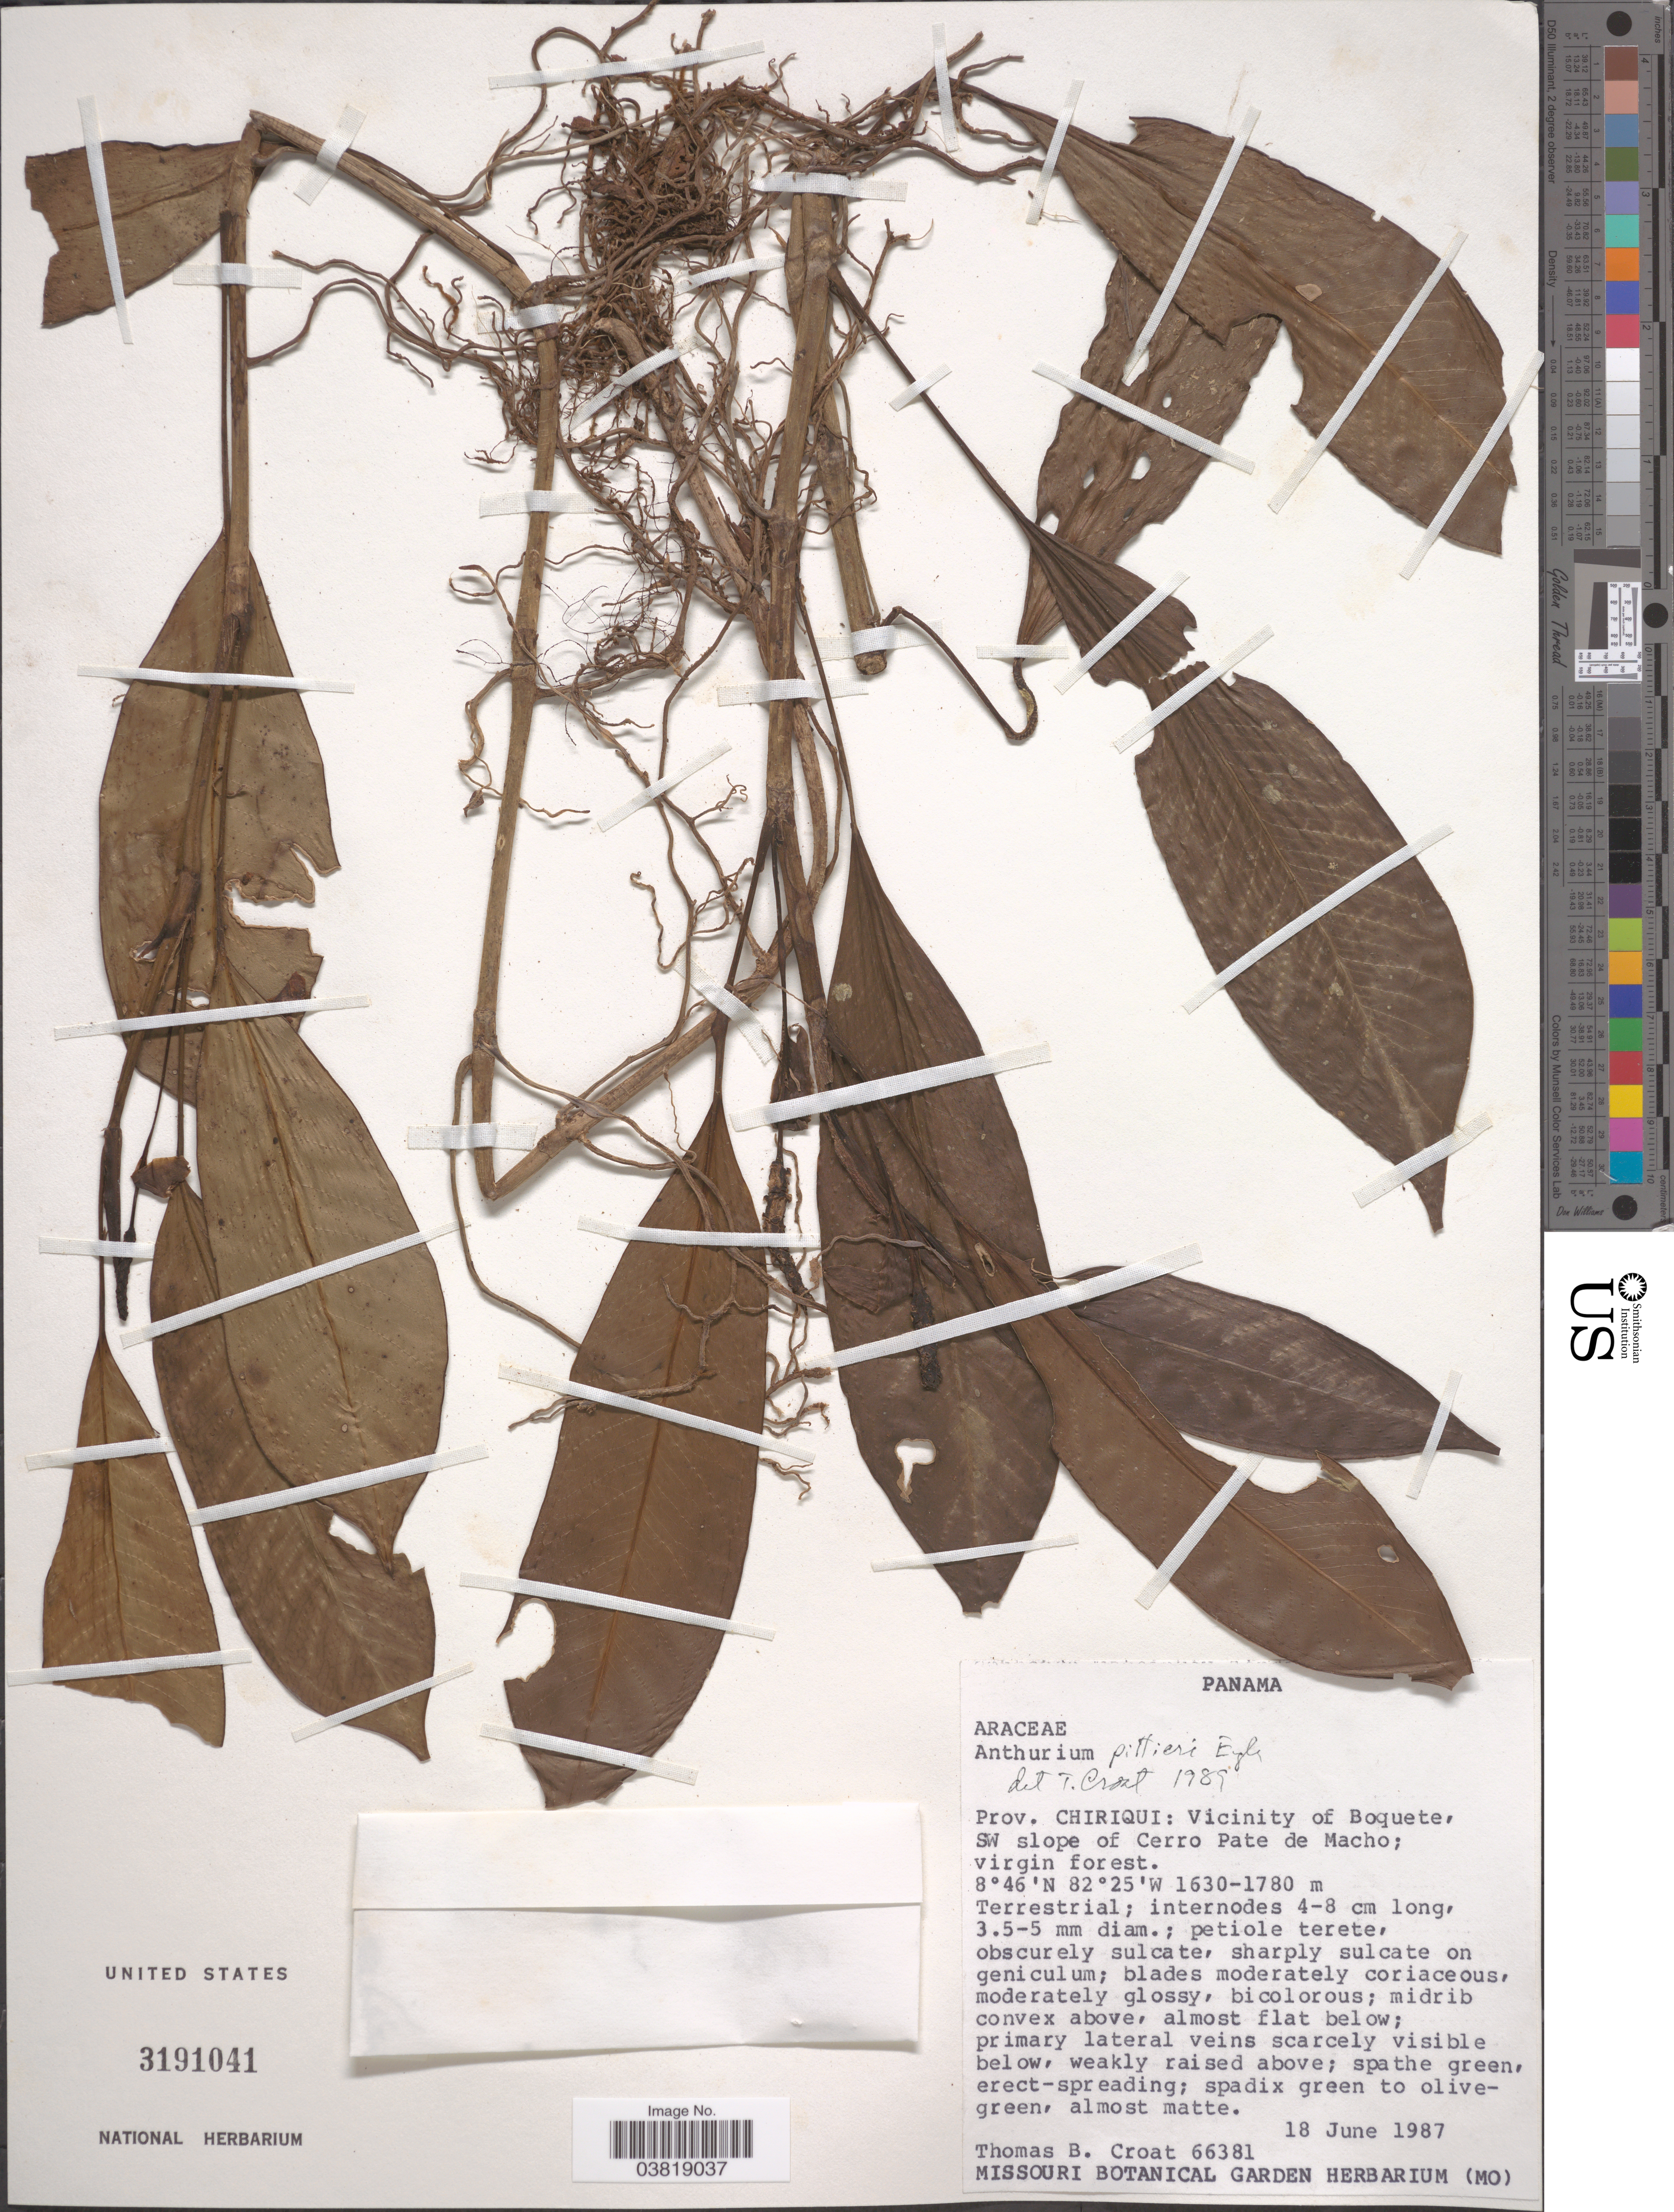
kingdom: Plantae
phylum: Tracheophyta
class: Liliopsida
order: Alismatales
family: Araceae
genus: Anthurium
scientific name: Anthurium pittieri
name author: Engl.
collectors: T. B. Croat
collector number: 66381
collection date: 1987-06-18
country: Panama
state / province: Chiriqui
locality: Vicinity of Boquete, SW slope of Cerro Pate de Macho.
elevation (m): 1630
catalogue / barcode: US 3191041